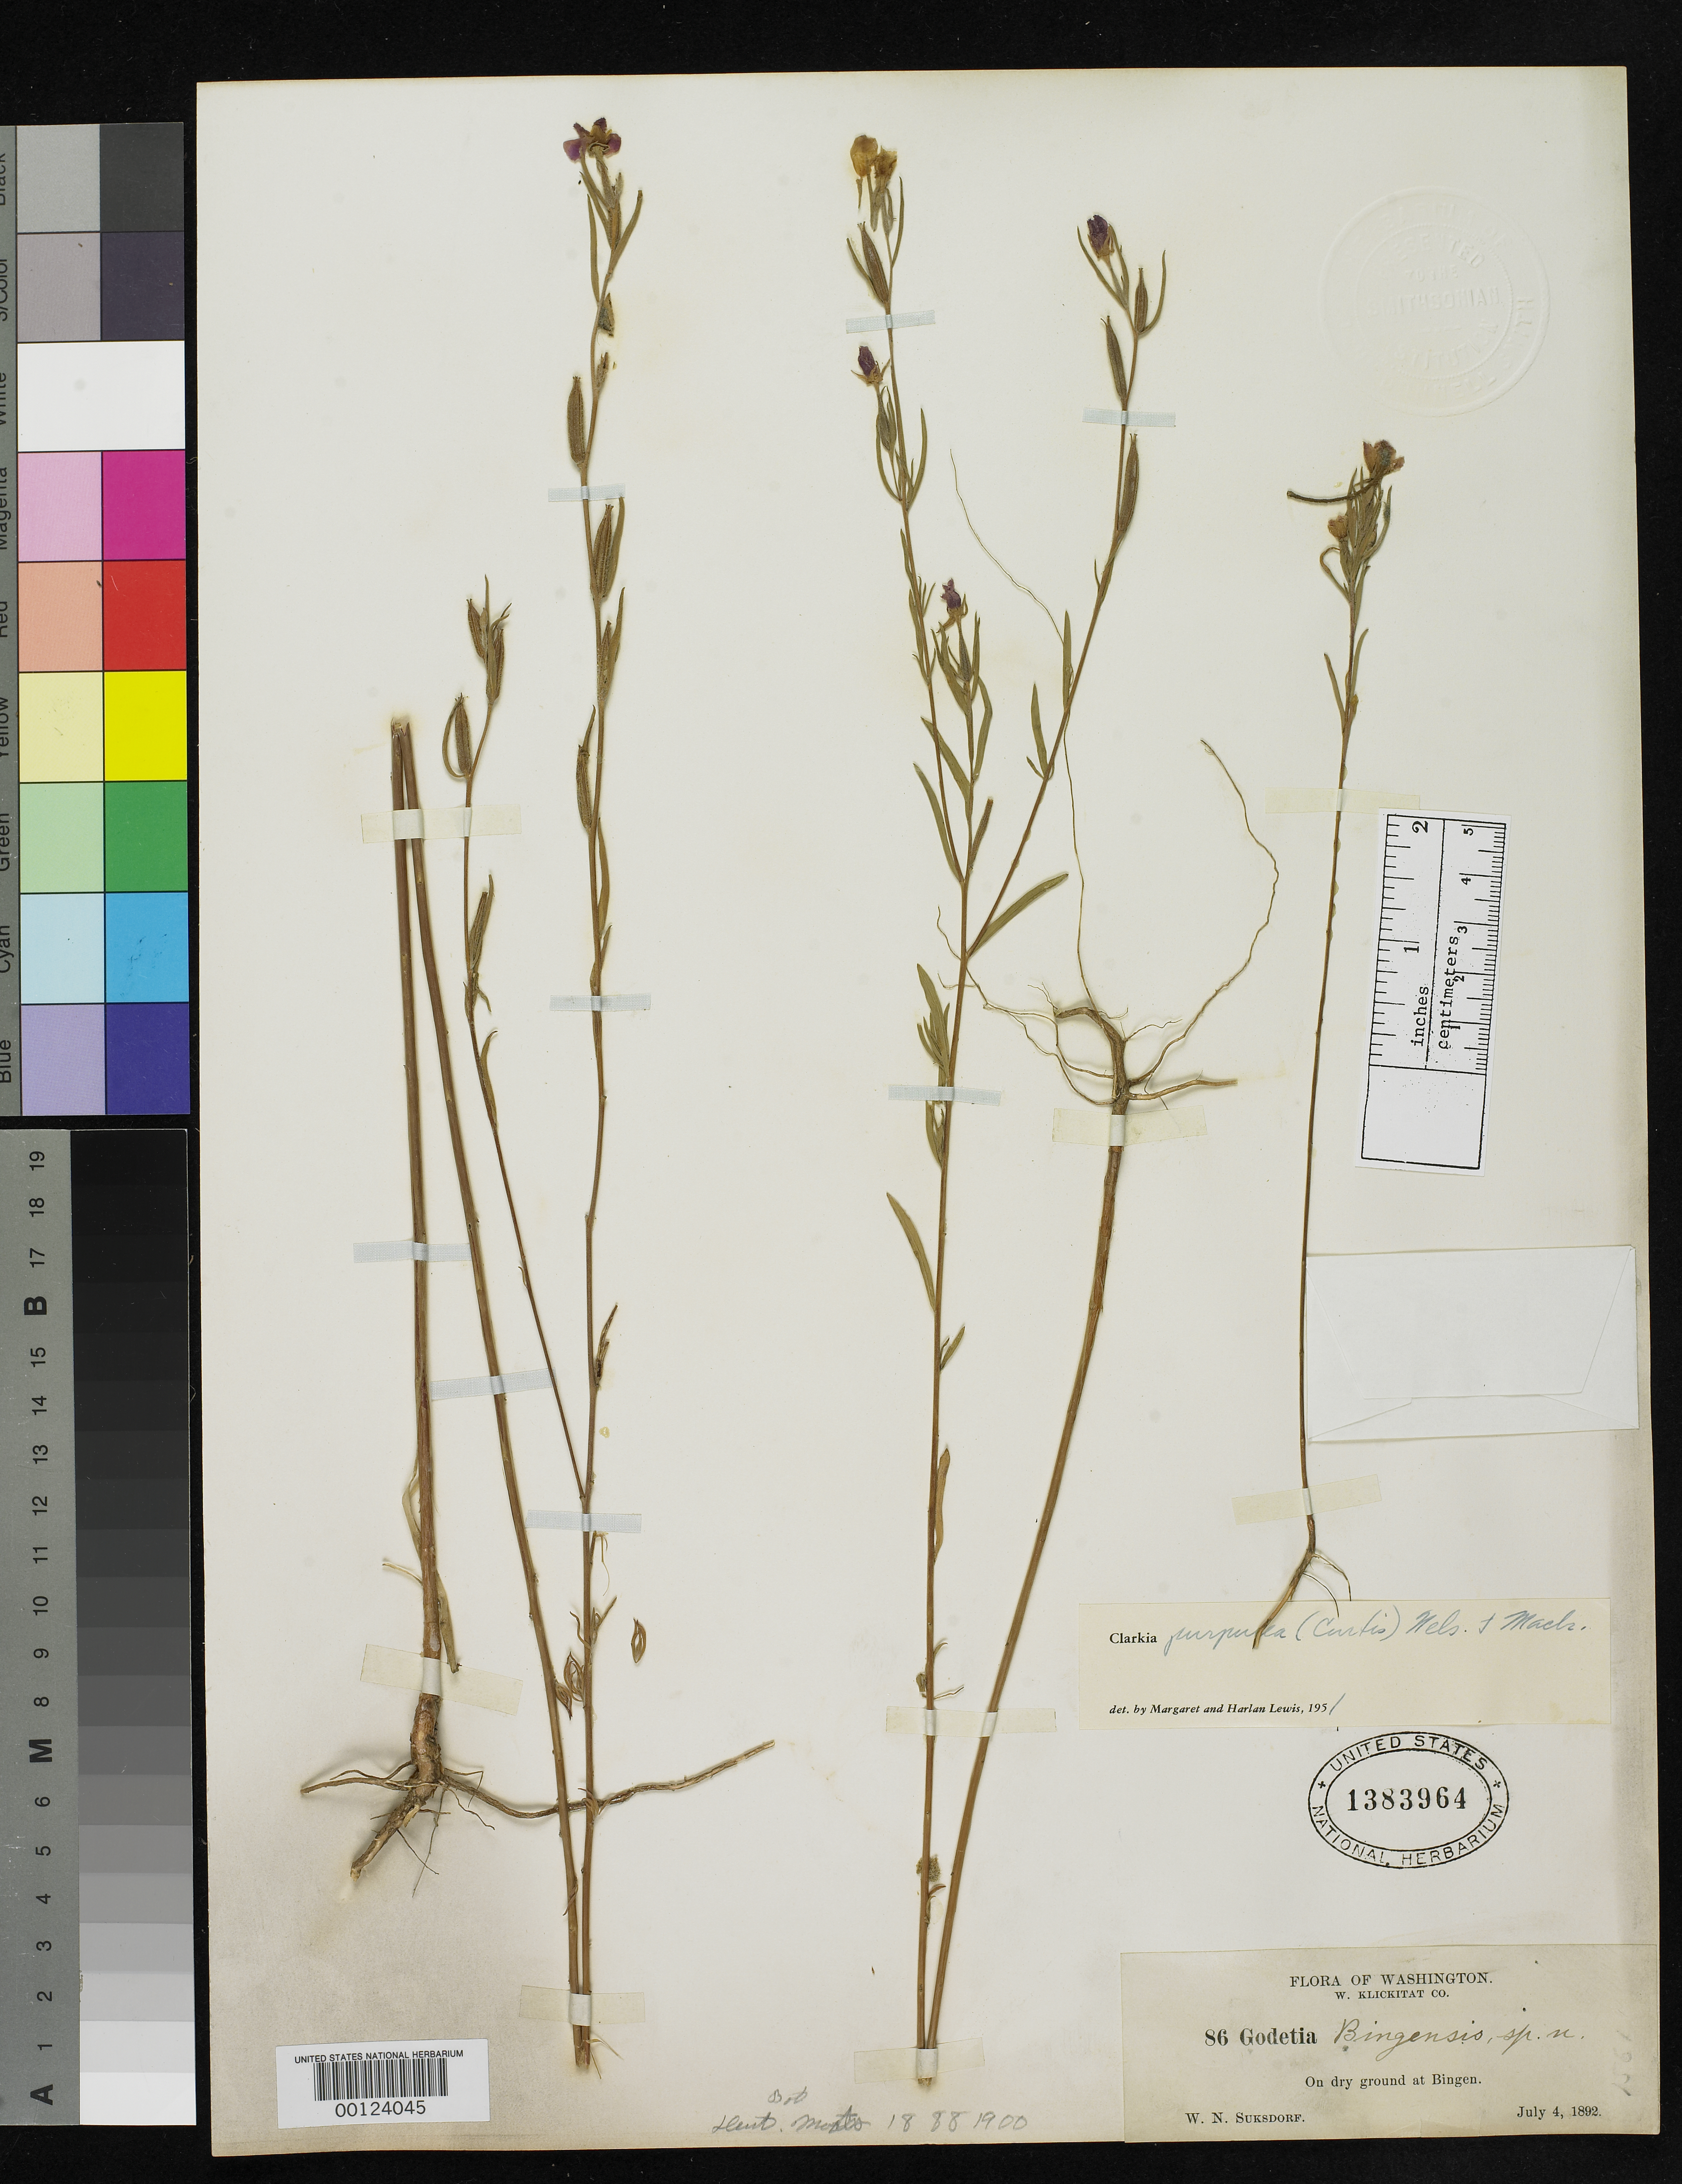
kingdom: Plantae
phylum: Tracheophyta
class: Magnoliopsida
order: Myrtales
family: Onagraceae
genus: Godetia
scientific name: Godetia bingensis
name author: Suksd.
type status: Isotype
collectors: W. N. Suksdorf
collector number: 86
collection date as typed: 04 Jul 1892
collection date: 1892-07-04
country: United States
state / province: Washington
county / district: Klickitat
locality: Bingen.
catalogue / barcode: US 1383964